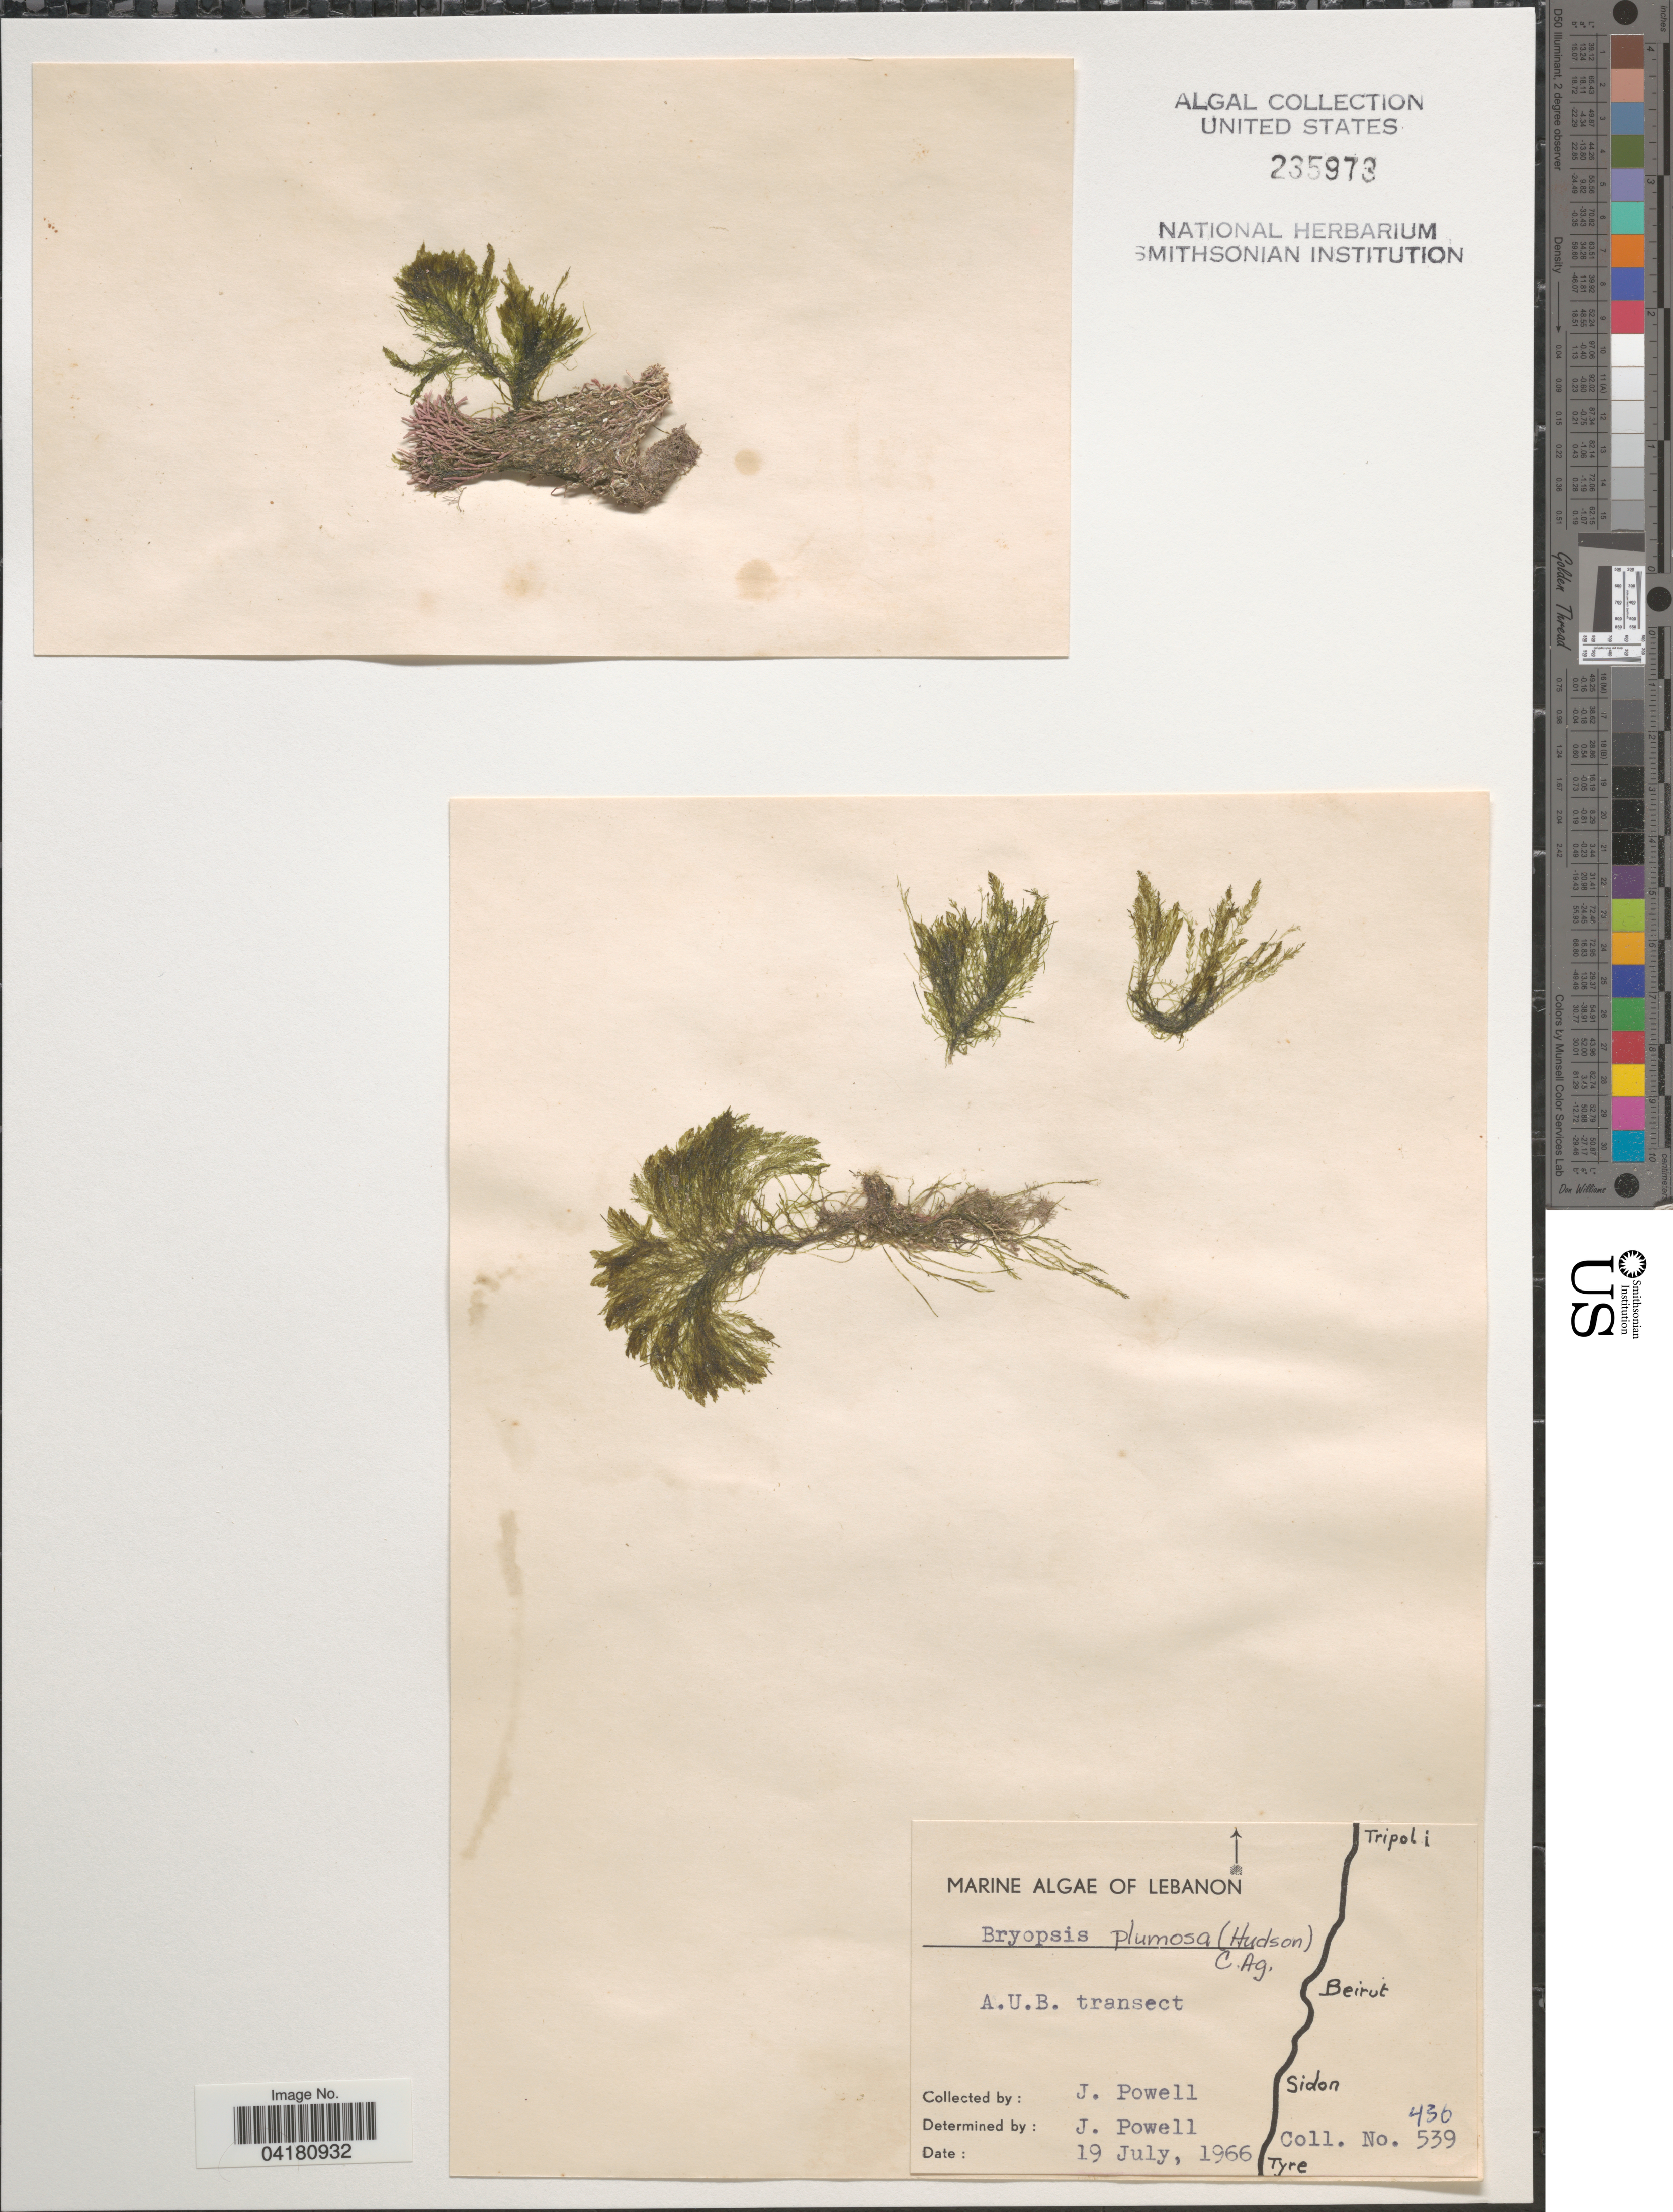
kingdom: Plantae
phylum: Chlorophyta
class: Ulvophyceae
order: Bryopsidales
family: Bryopsidaceae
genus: Bryopsis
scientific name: Bryopsis plumosa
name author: (Huds.) C. Agardh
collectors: J. Powell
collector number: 539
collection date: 1966-07-19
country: Lebanon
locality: A.U.B. transect.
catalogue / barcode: US 235973